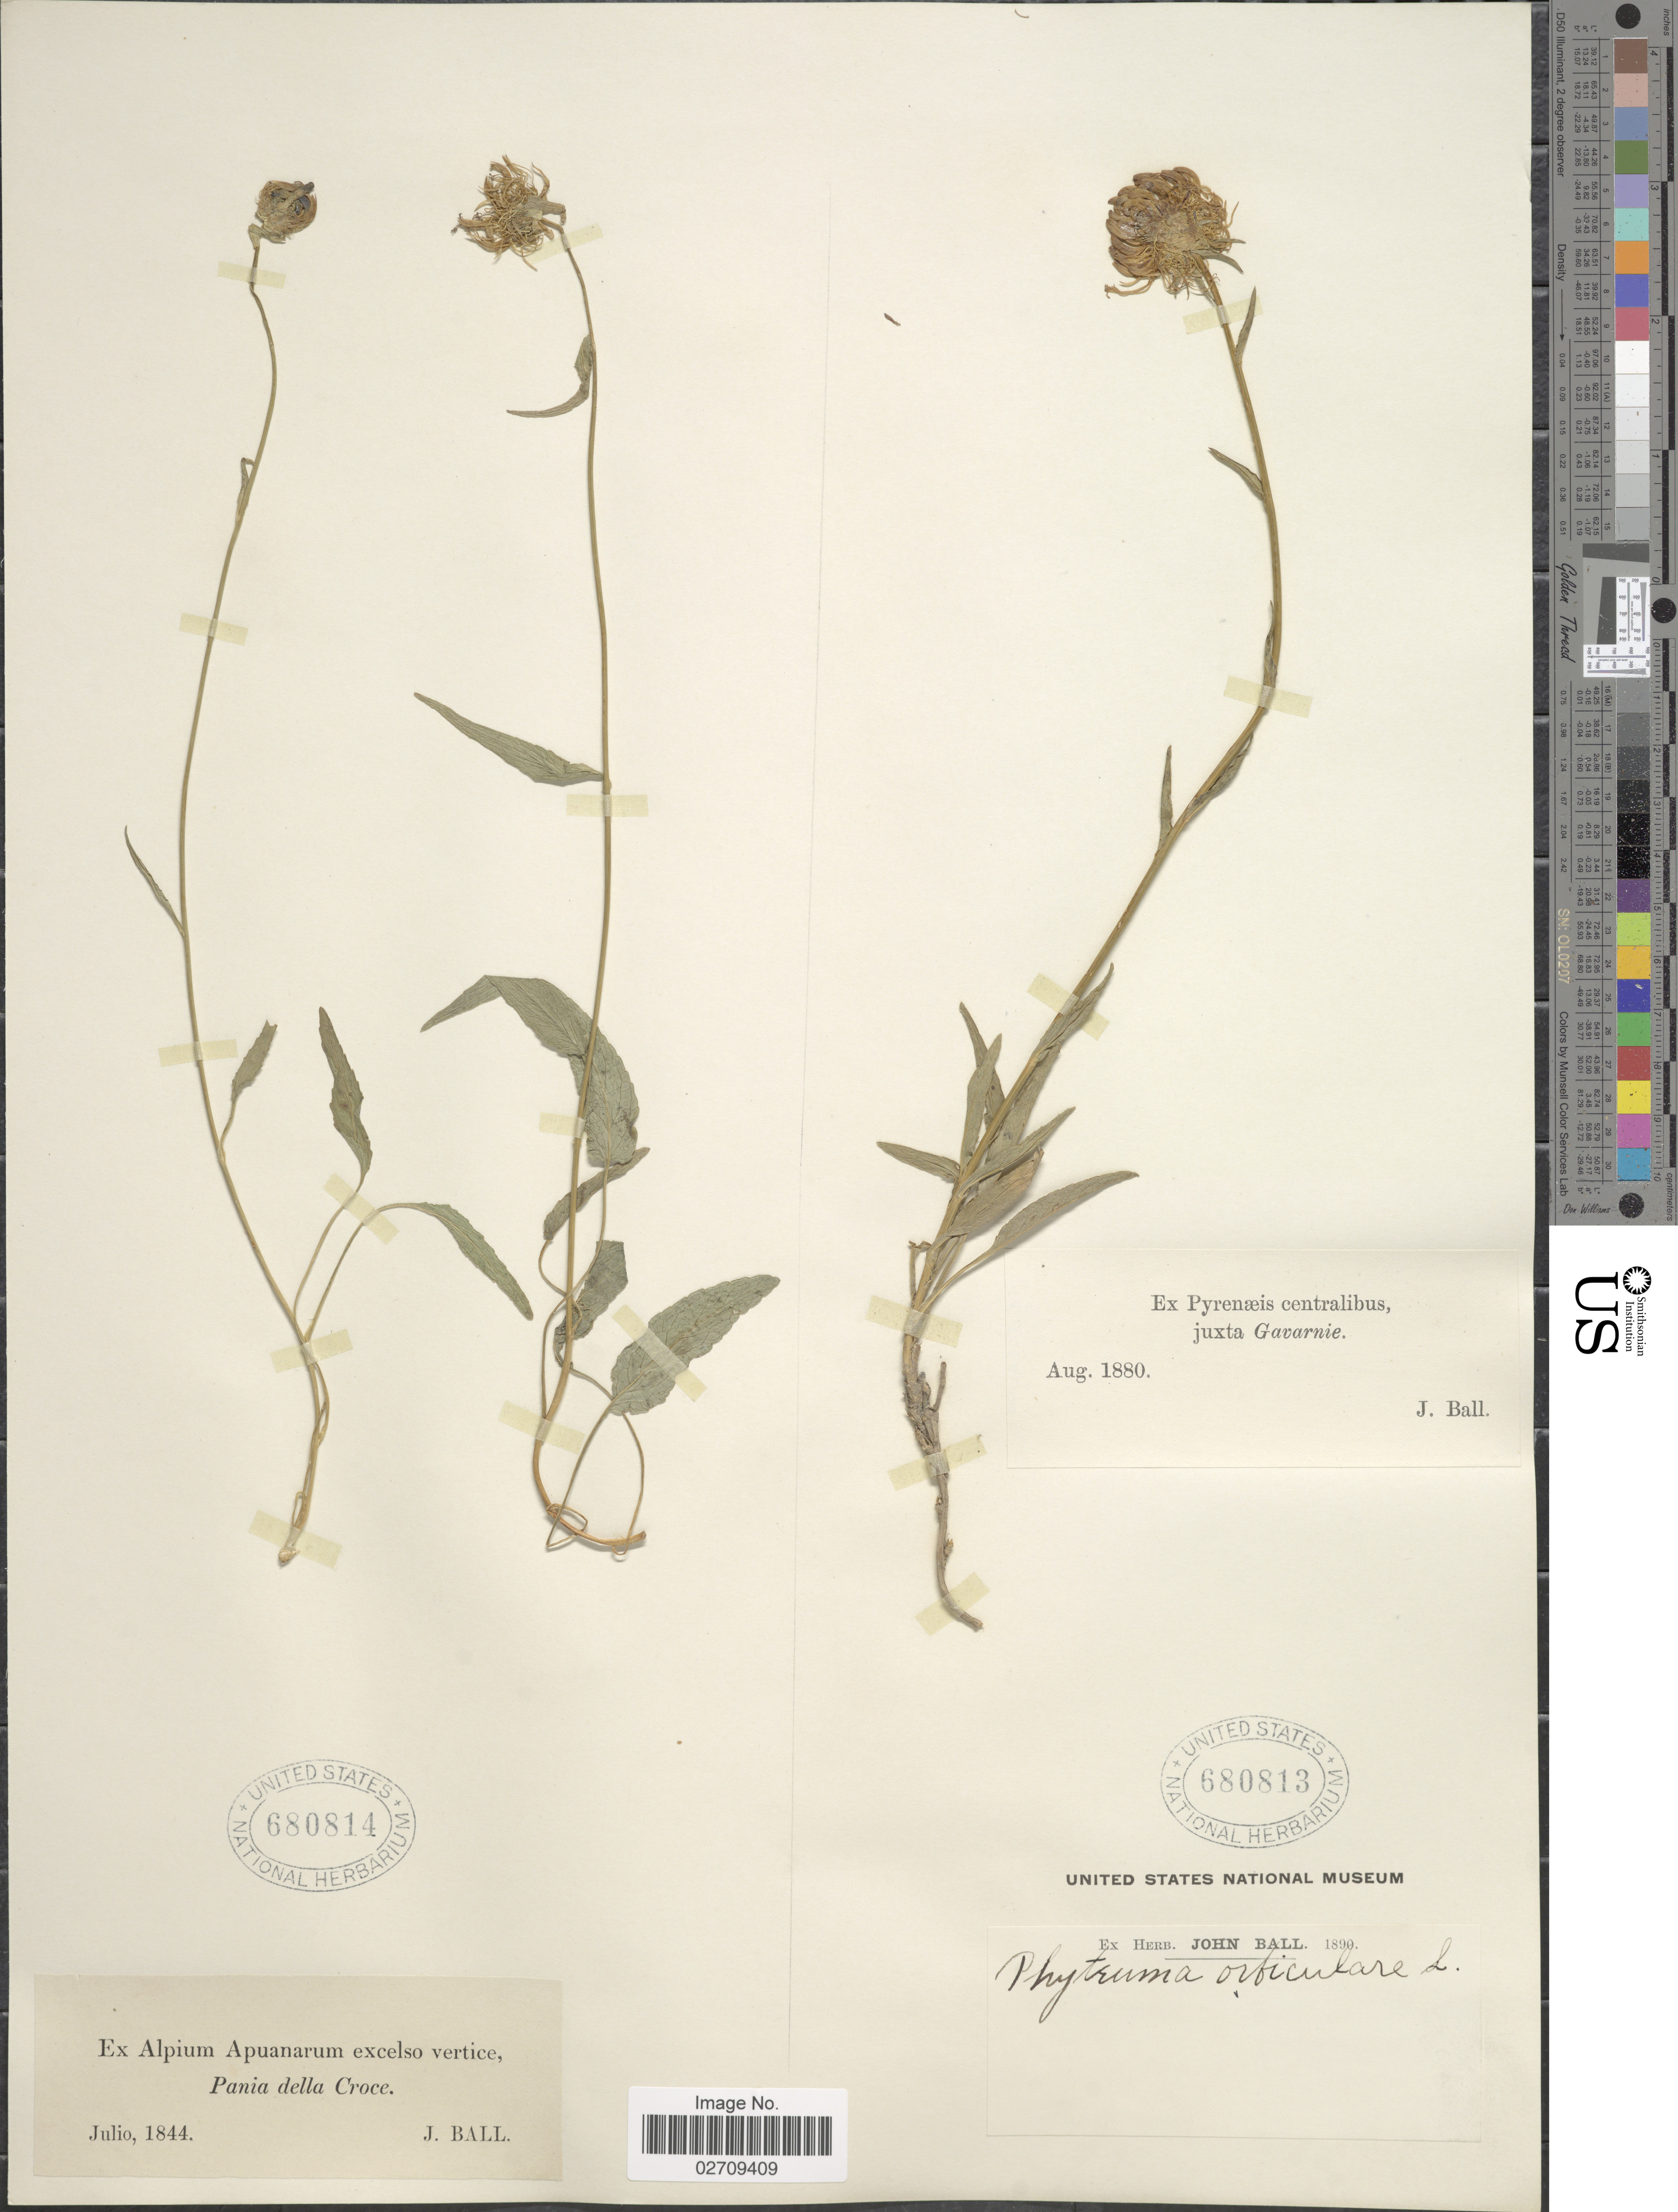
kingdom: Plantae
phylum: Tracheophyta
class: Magnoliopsida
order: Asterales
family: Campanulaceae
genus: Phyteuma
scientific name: Phyteuma orbiculare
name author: L.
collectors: J. Ball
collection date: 1880-08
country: France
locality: Pyrenaeis centralibus juxta Gavarnie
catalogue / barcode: US 680813-2